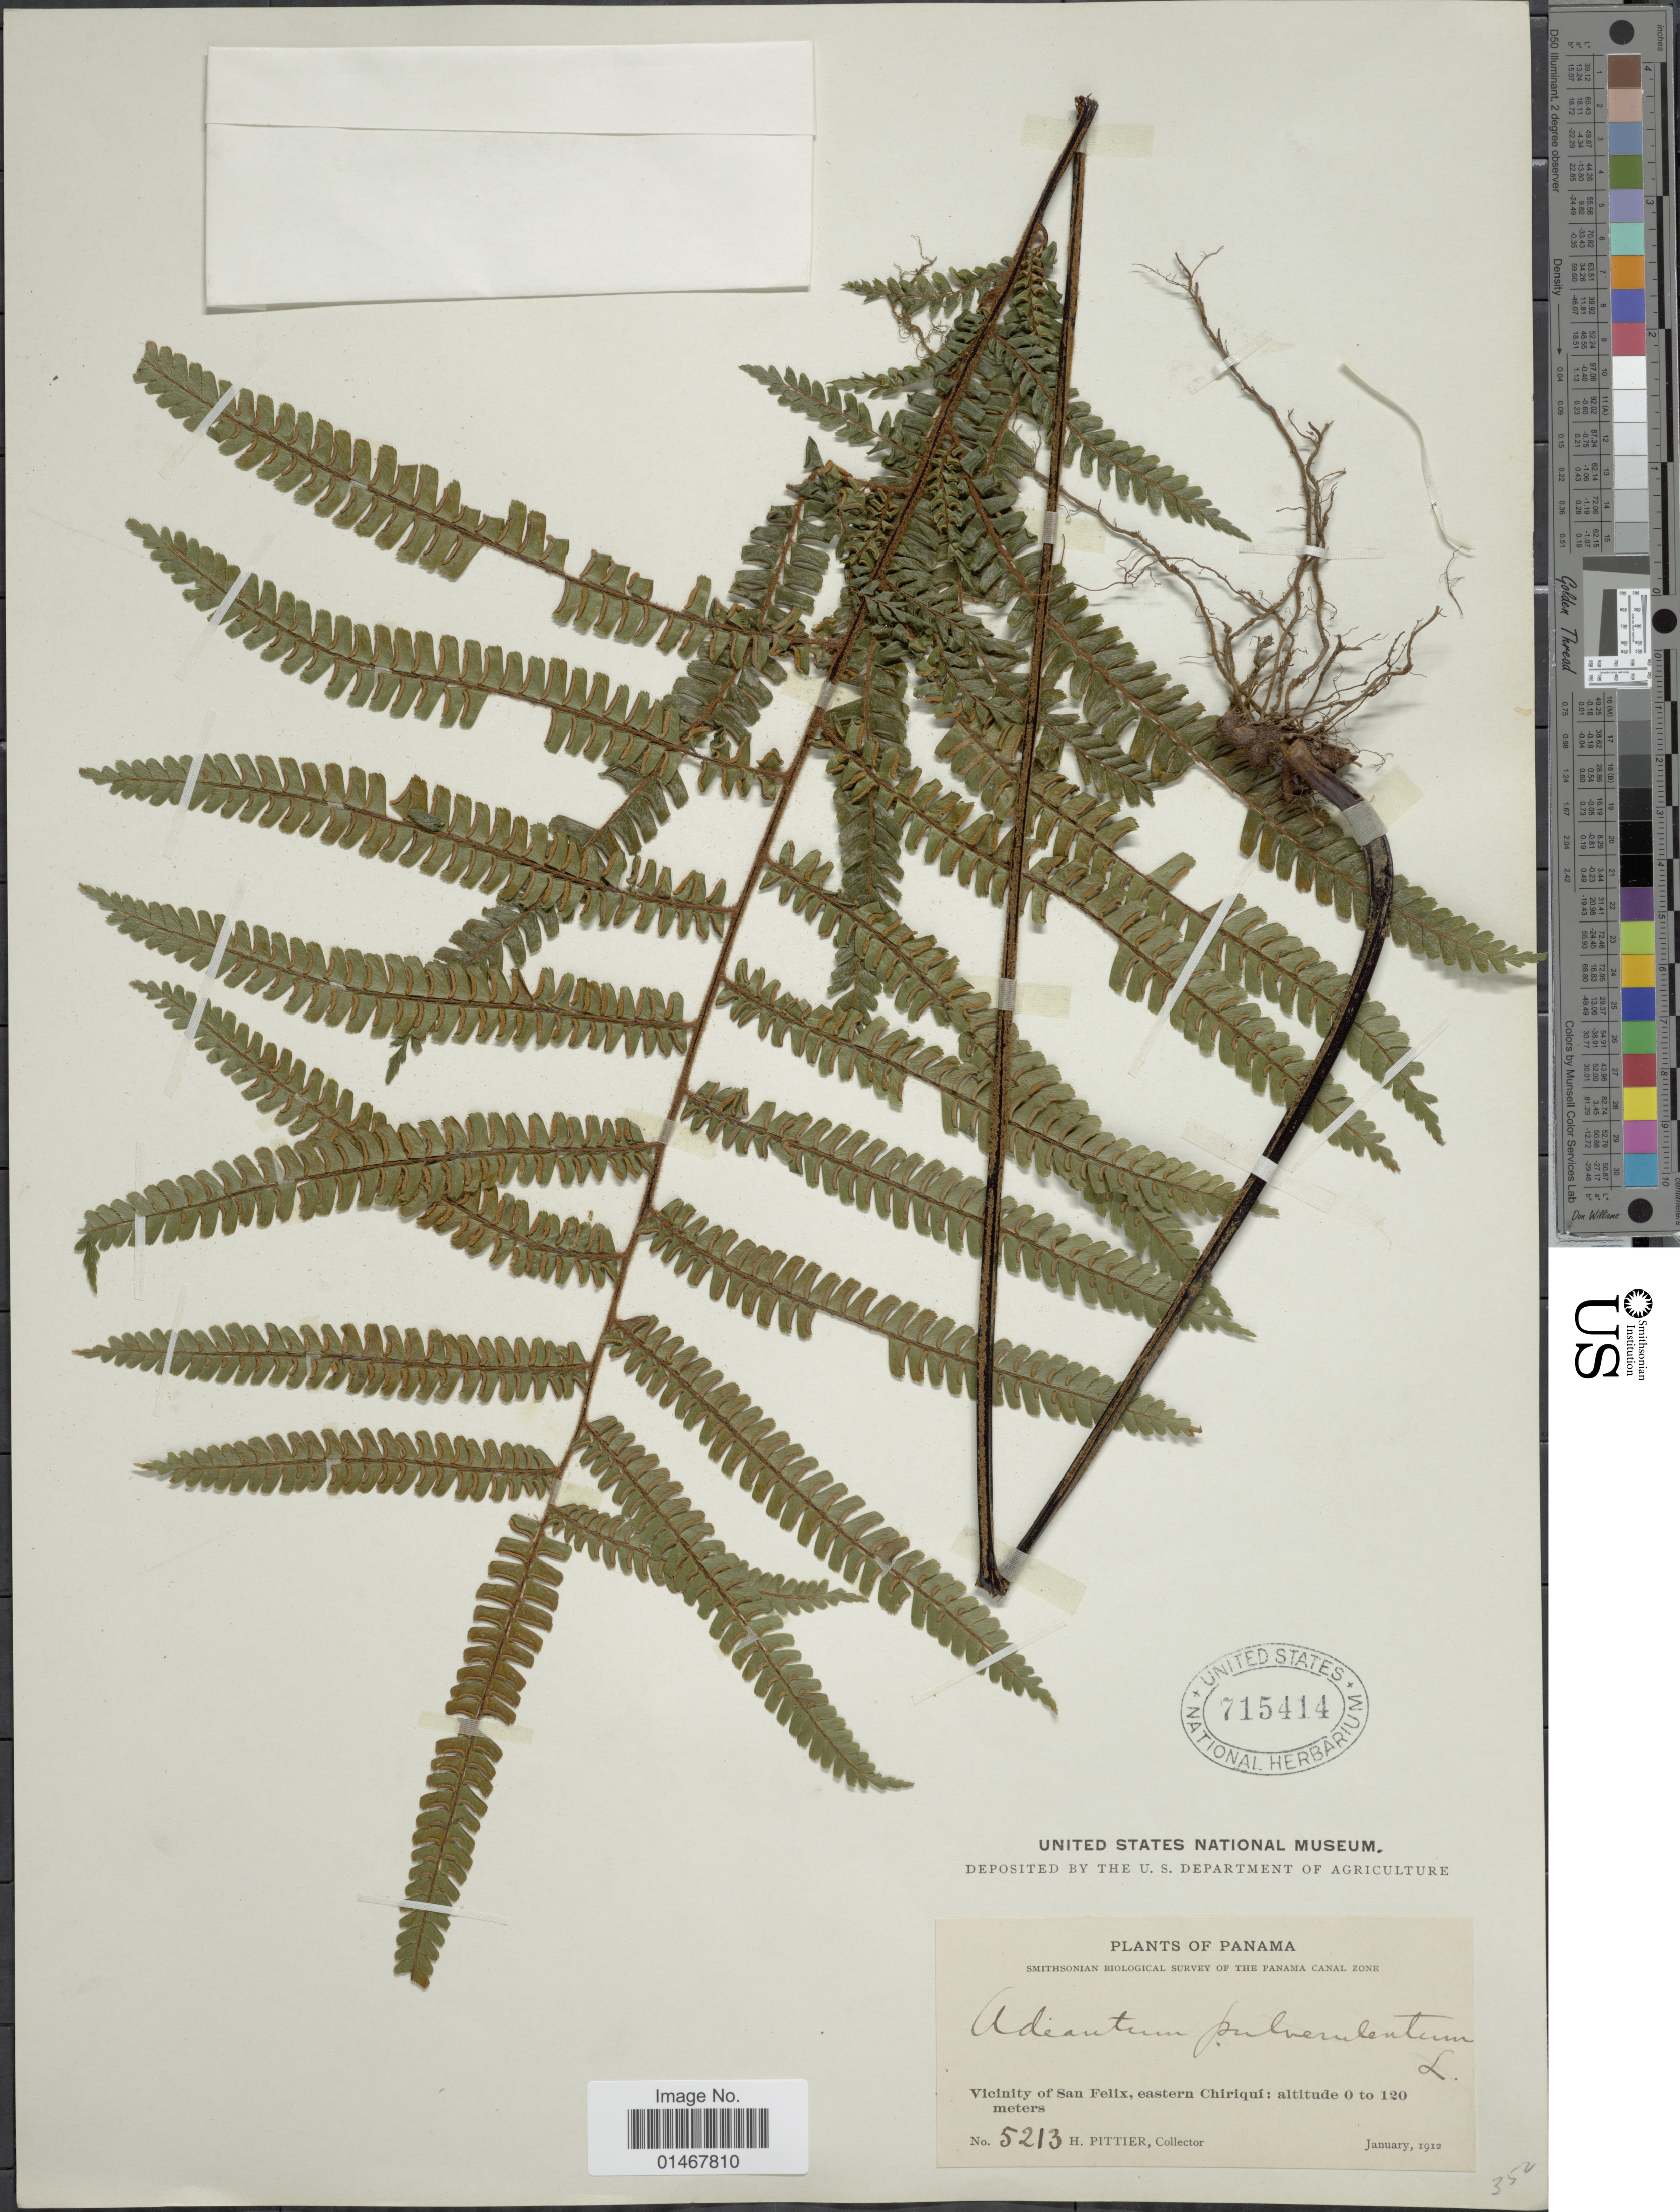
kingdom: Plantae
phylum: Tracheophyta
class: Polypodiopsida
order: Polypodiales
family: Pteridaceae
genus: Adiantum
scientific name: Adiantum pulverulentum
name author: L.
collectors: H. F. Pittier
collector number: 5213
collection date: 1912-01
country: Panama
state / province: Chiriqui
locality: Vicinity of Sas felix, eastern Chiriqui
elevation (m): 0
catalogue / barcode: US 715414